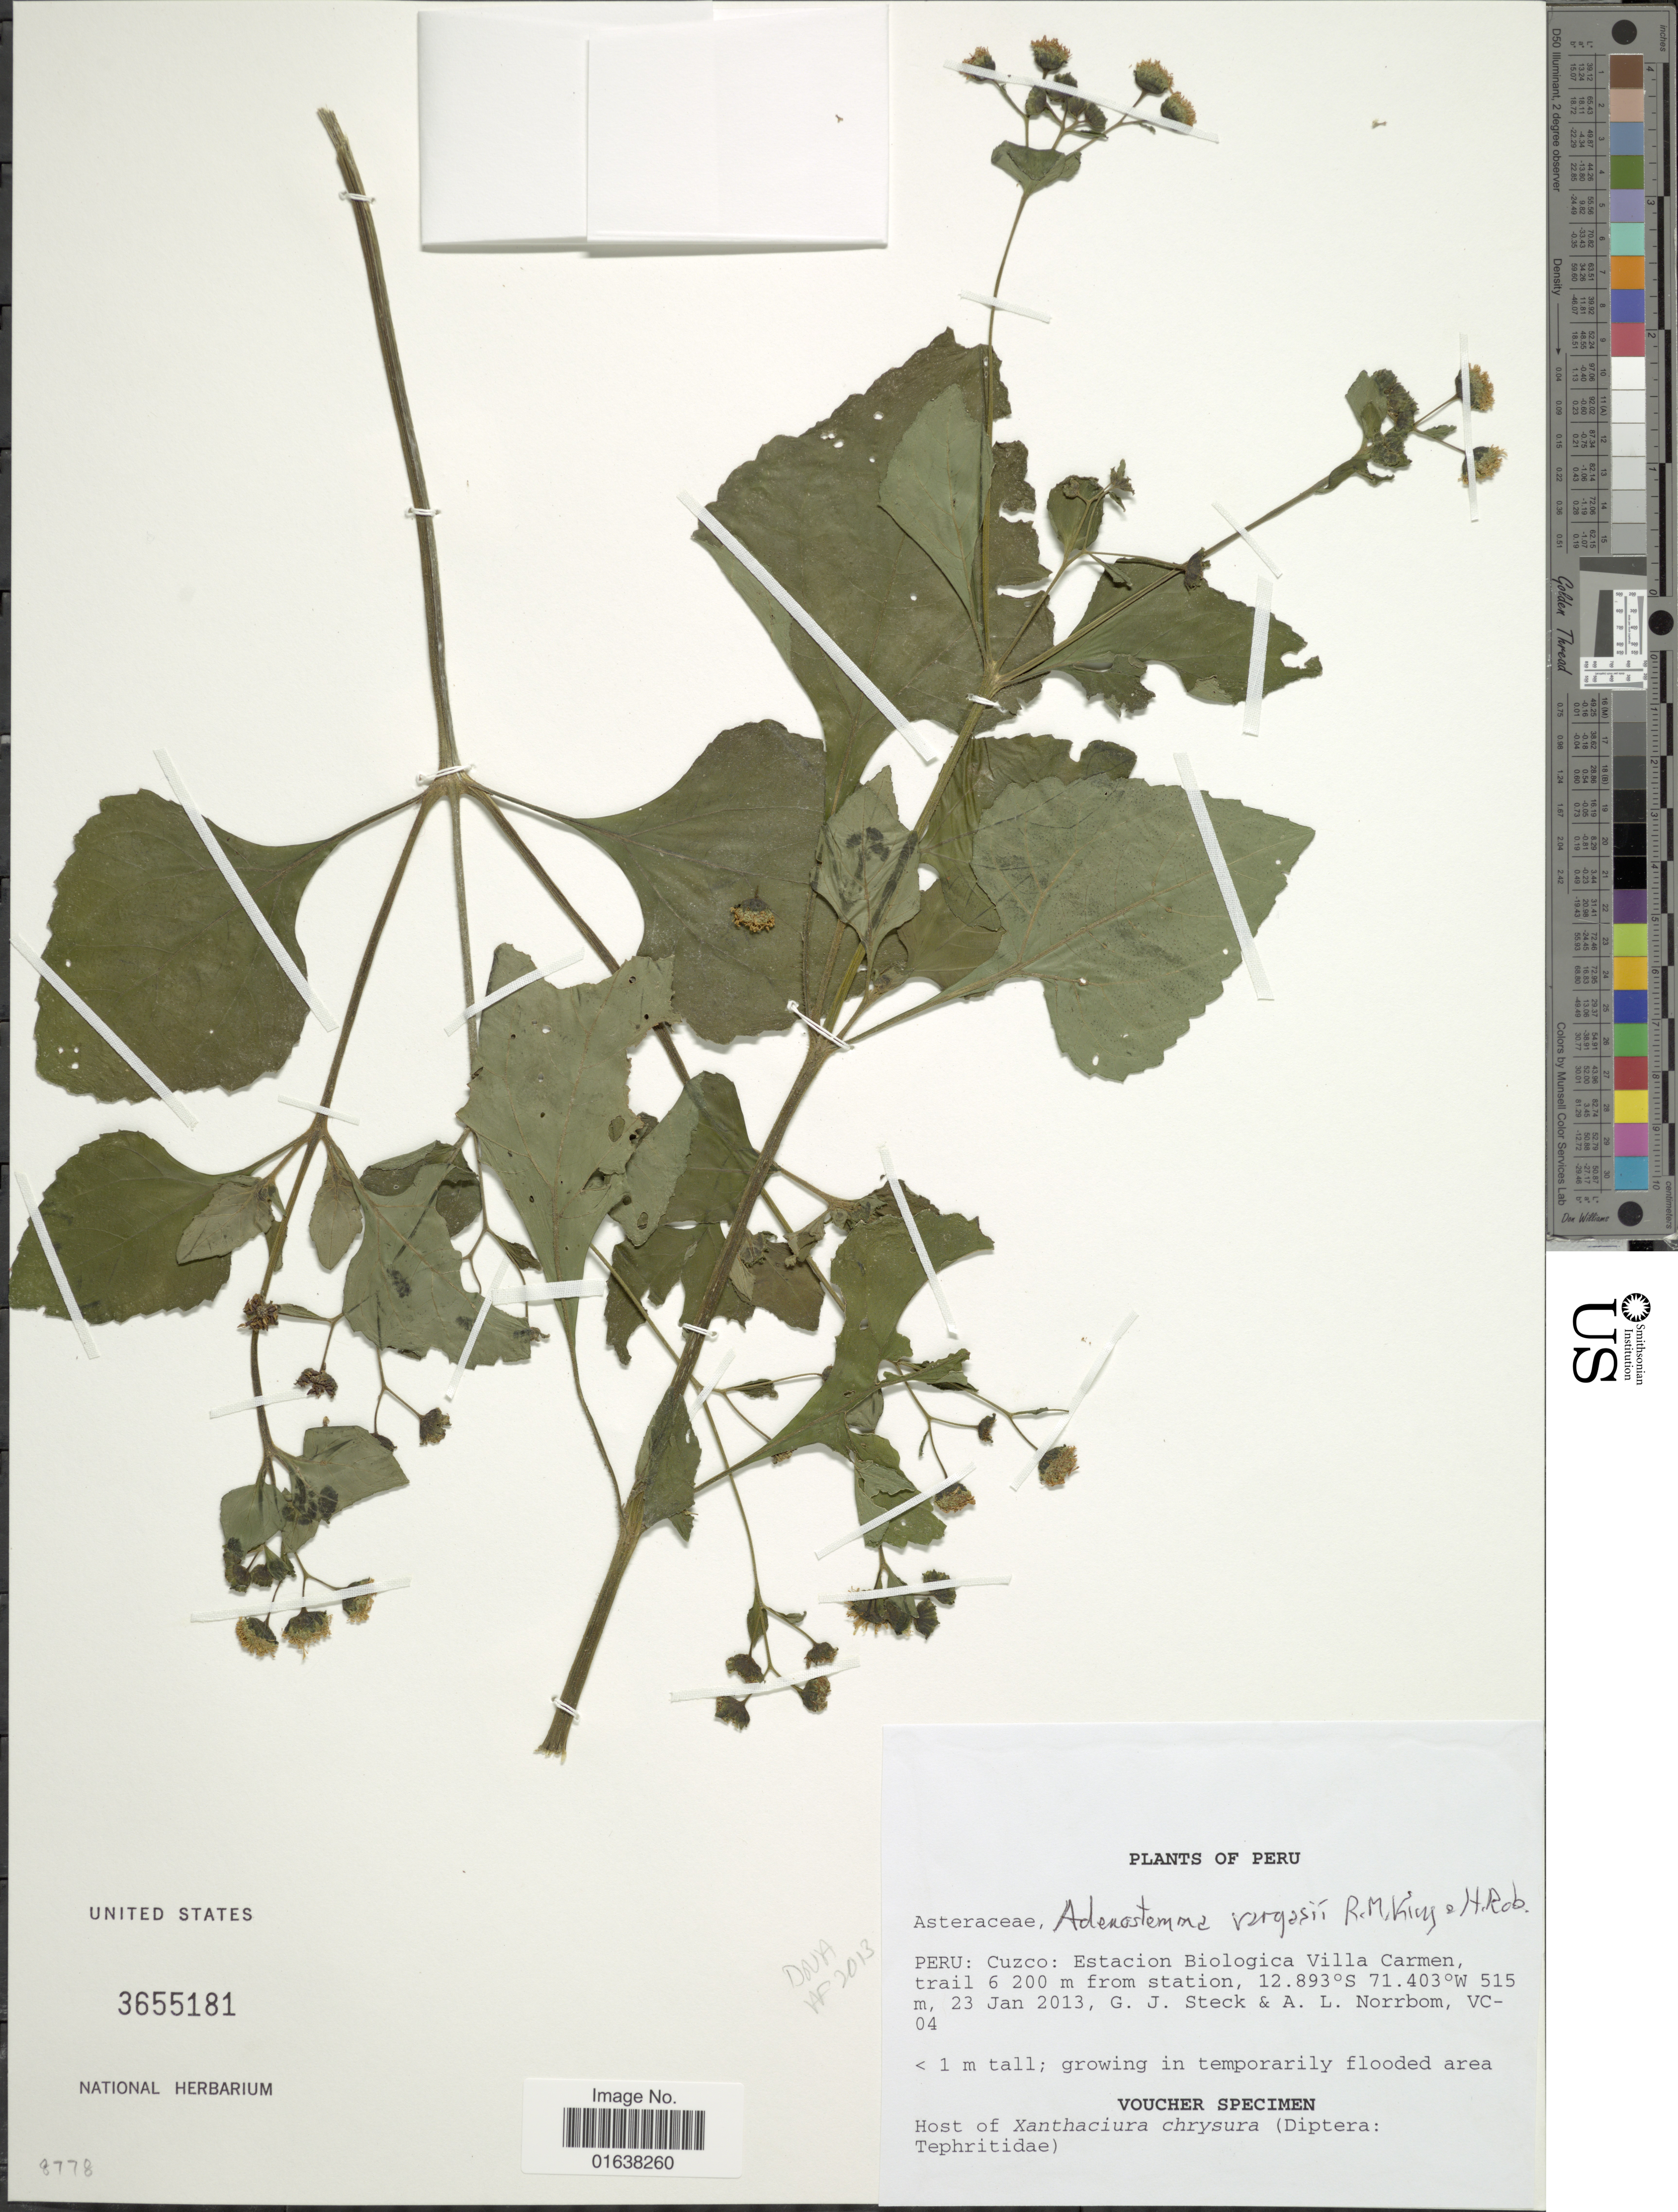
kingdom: Plantae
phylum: Tracheophyta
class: Magnoliopsida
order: Asterales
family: Asteraceae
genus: Adenostemma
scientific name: Adenostemma vargasii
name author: R.M. King & H. Rob.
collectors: G. Steck & A. L. Norrbom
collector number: VC-04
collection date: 2013-01-23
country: Peru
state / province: Cusco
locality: Peru. Cuzco: Estacion Biologica Villa Carmen, trail 6 200 m from station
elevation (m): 515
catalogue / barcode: US 3655181